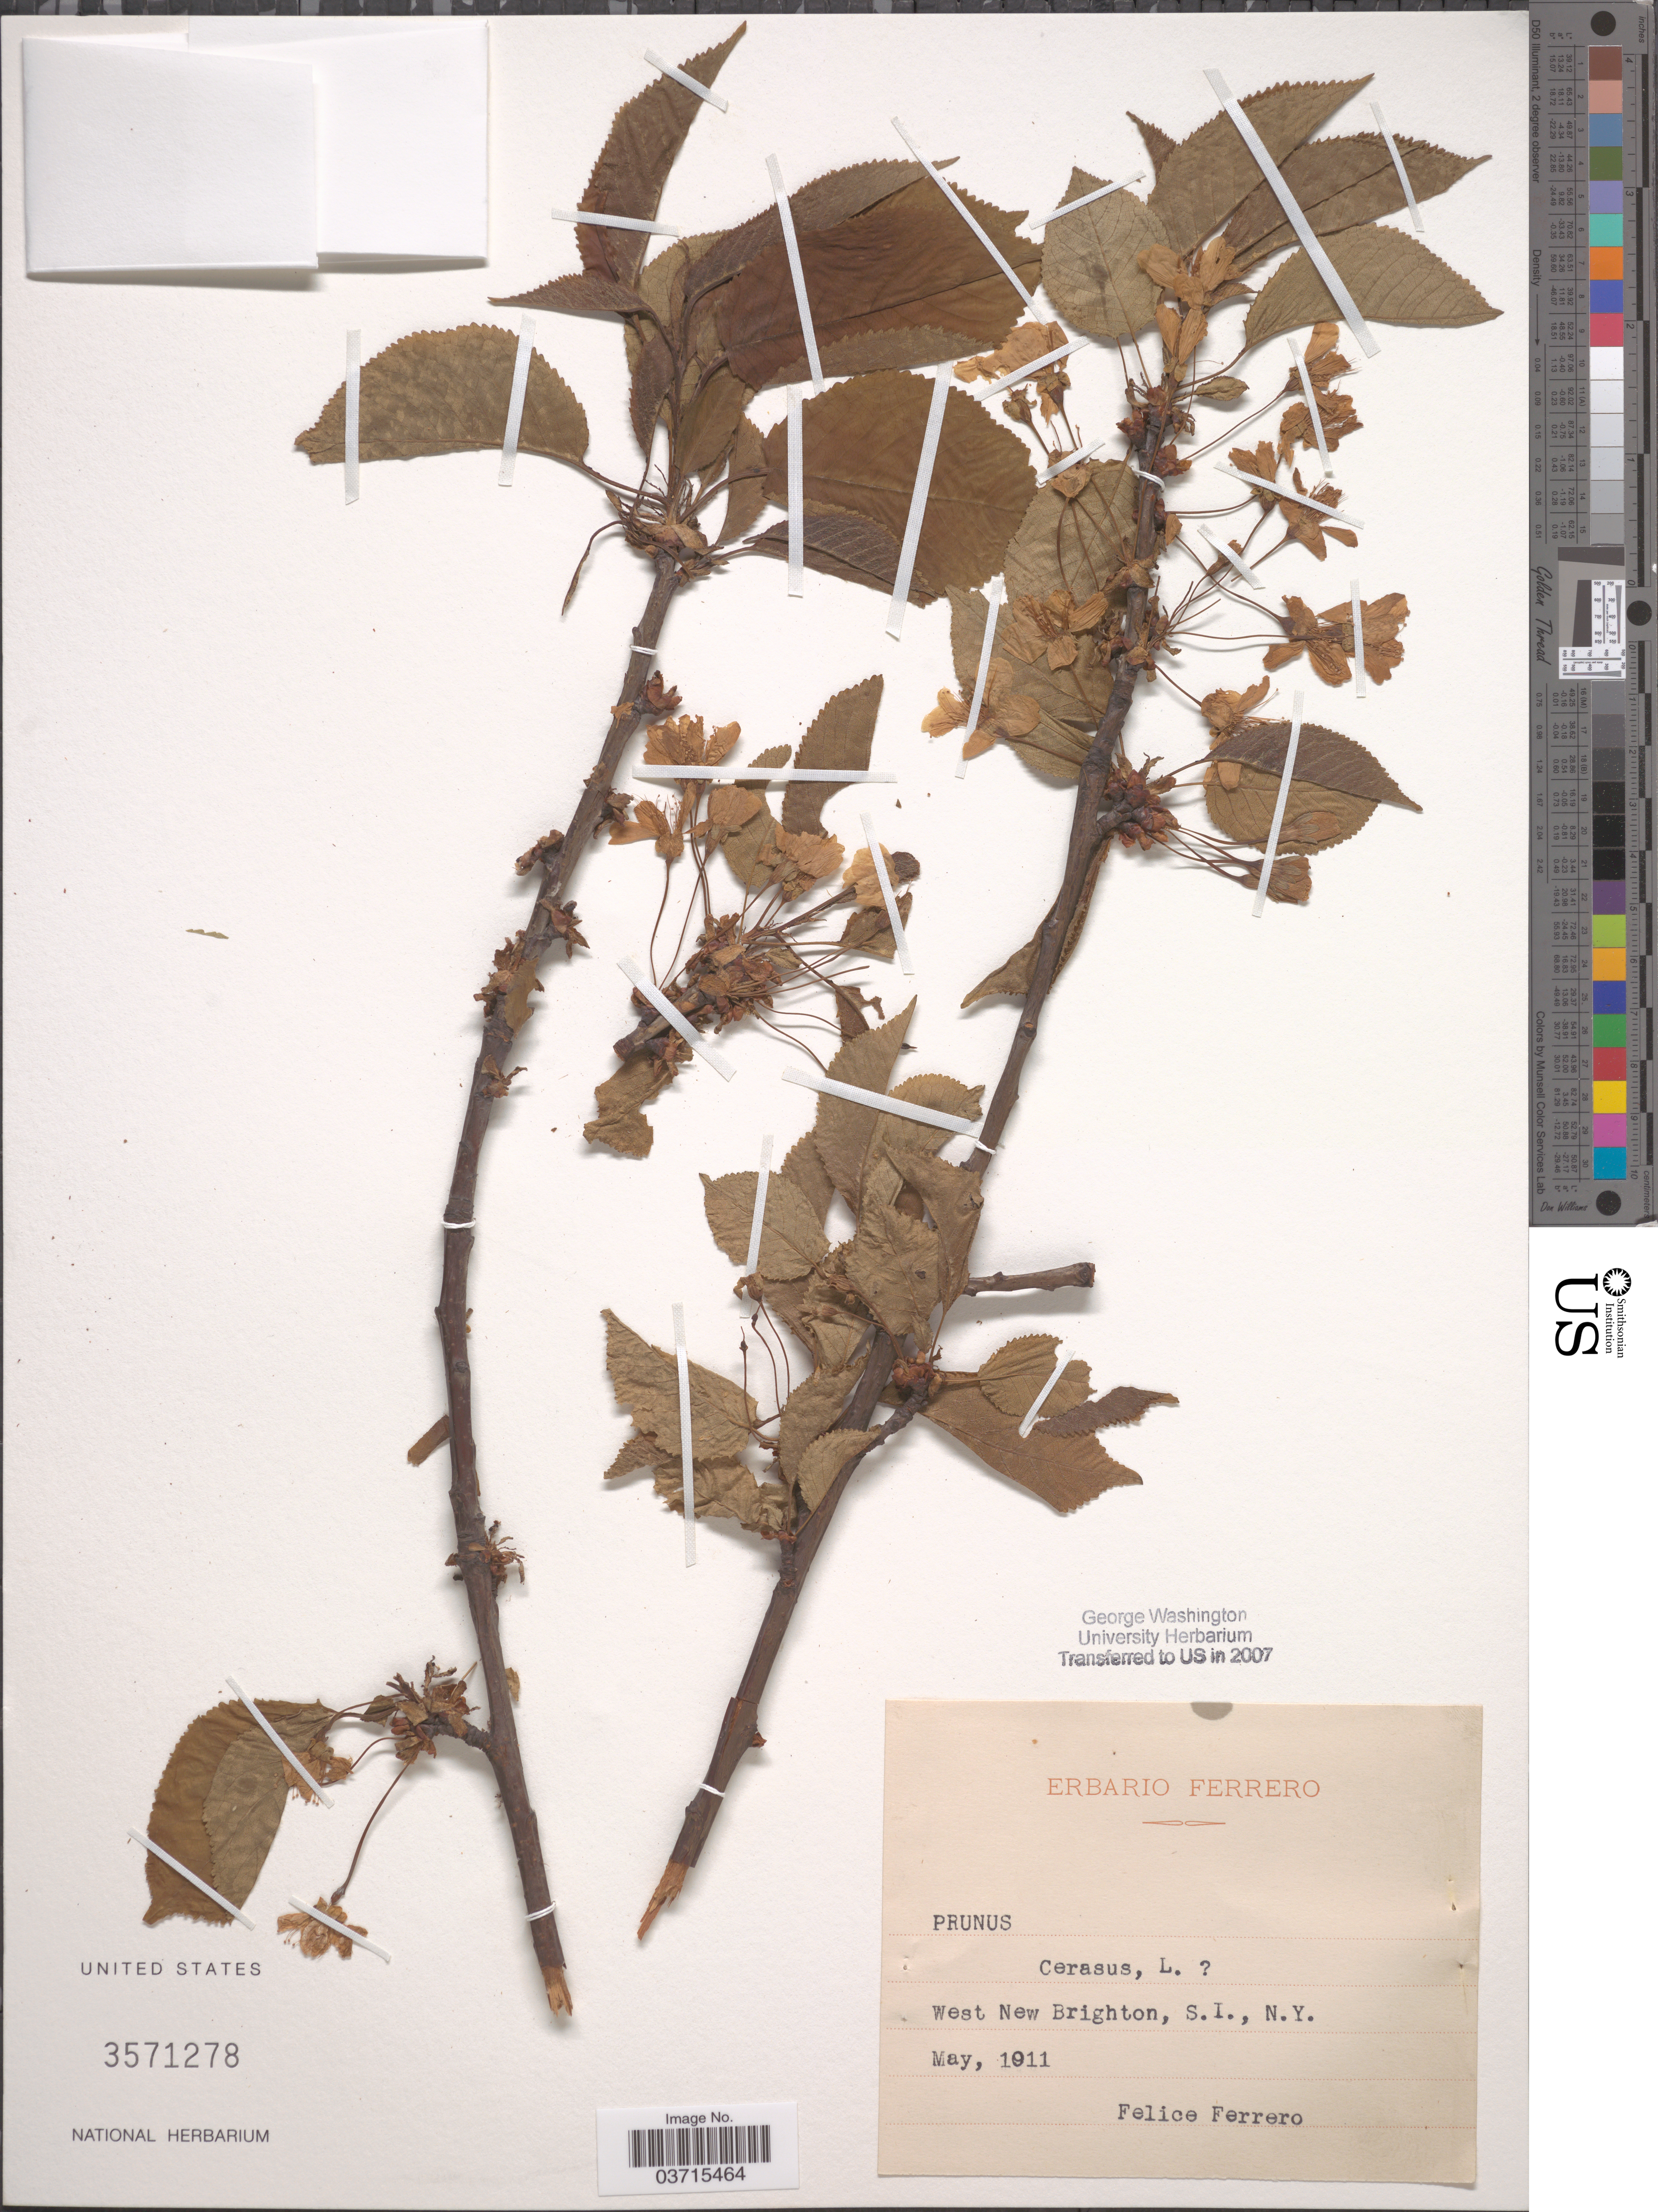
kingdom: Plantae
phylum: Tracheophyta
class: Magnoliopsida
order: Rosales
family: Rosaceae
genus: Prunus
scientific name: Prunus cerasus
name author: L.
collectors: F. Ferrero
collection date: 1911-05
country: United States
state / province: New York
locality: West New Brighton, S. I.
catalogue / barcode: US 3571278